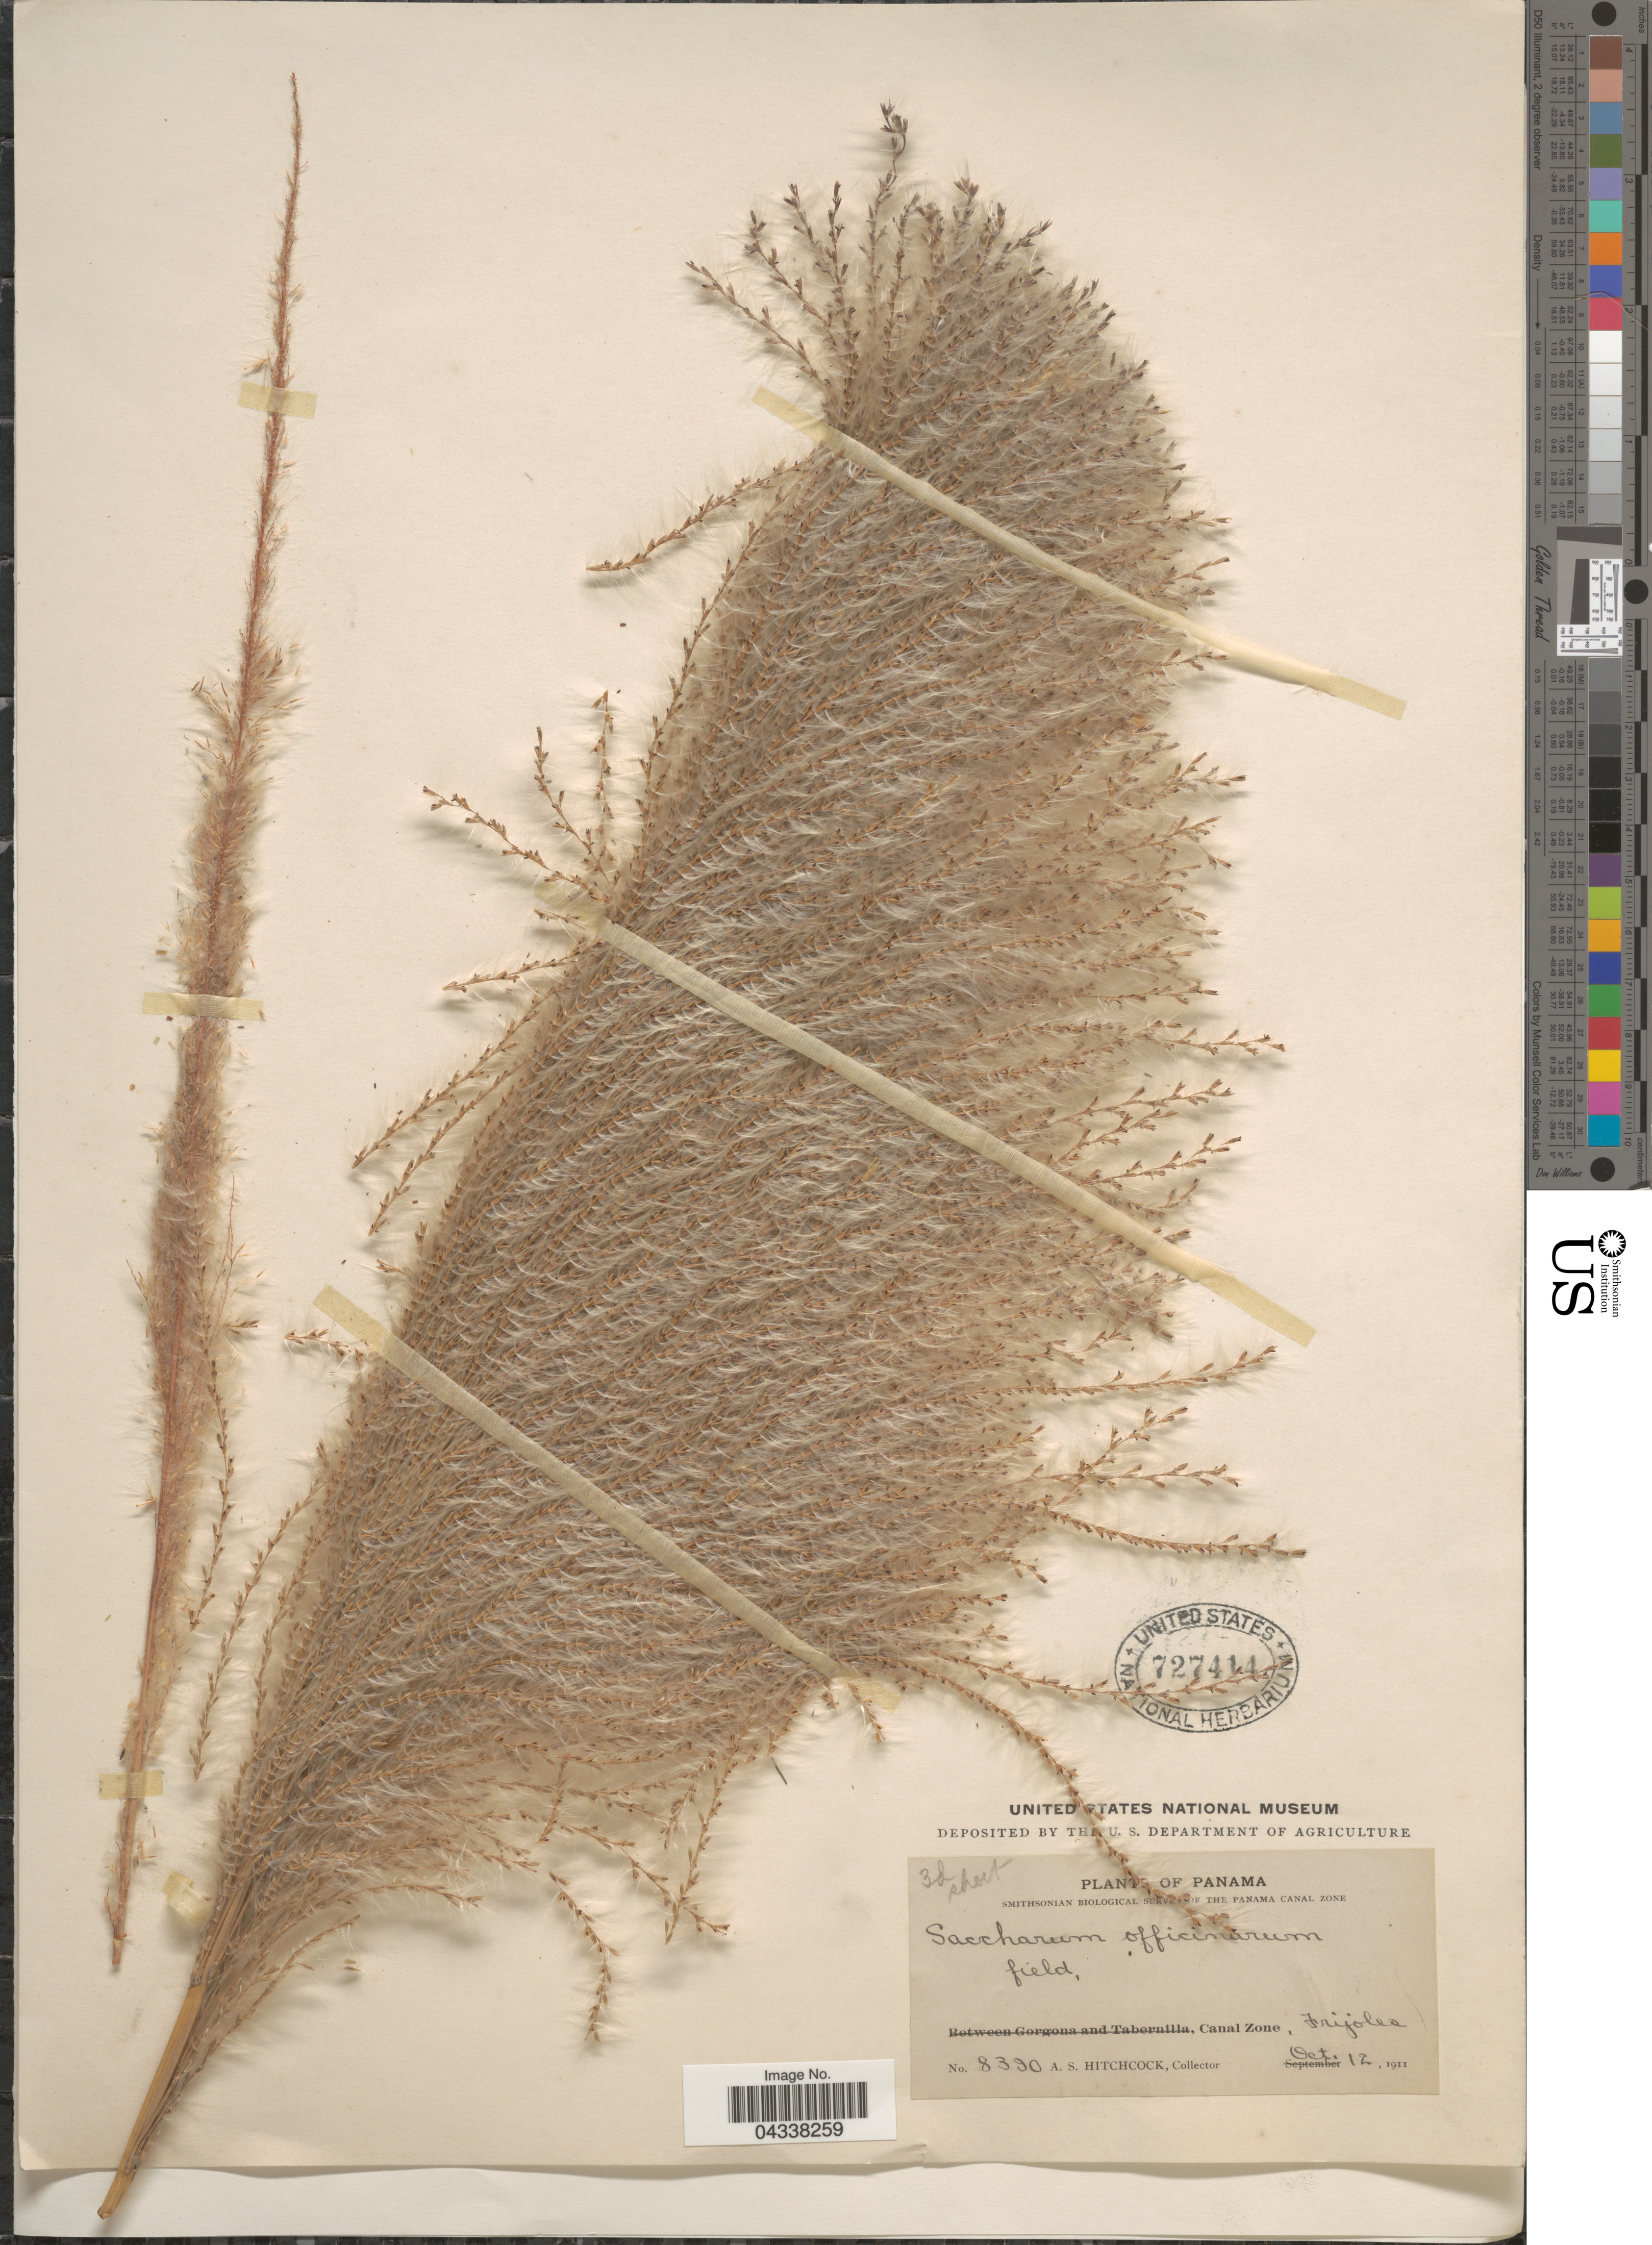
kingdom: Plantae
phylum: Tracheophyta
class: Liliopsida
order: Poales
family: Poaceae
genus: Saccharum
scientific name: Saccharum officinarum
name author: L.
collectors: A. S. Hitchcock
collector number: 8390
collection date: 1911-10-12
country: Panama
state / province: Colón / Panamá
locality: Smithsonian Biological Survey of the Panama Canal Zone. Canal Zone, Frijoles.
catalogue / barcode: US 727414